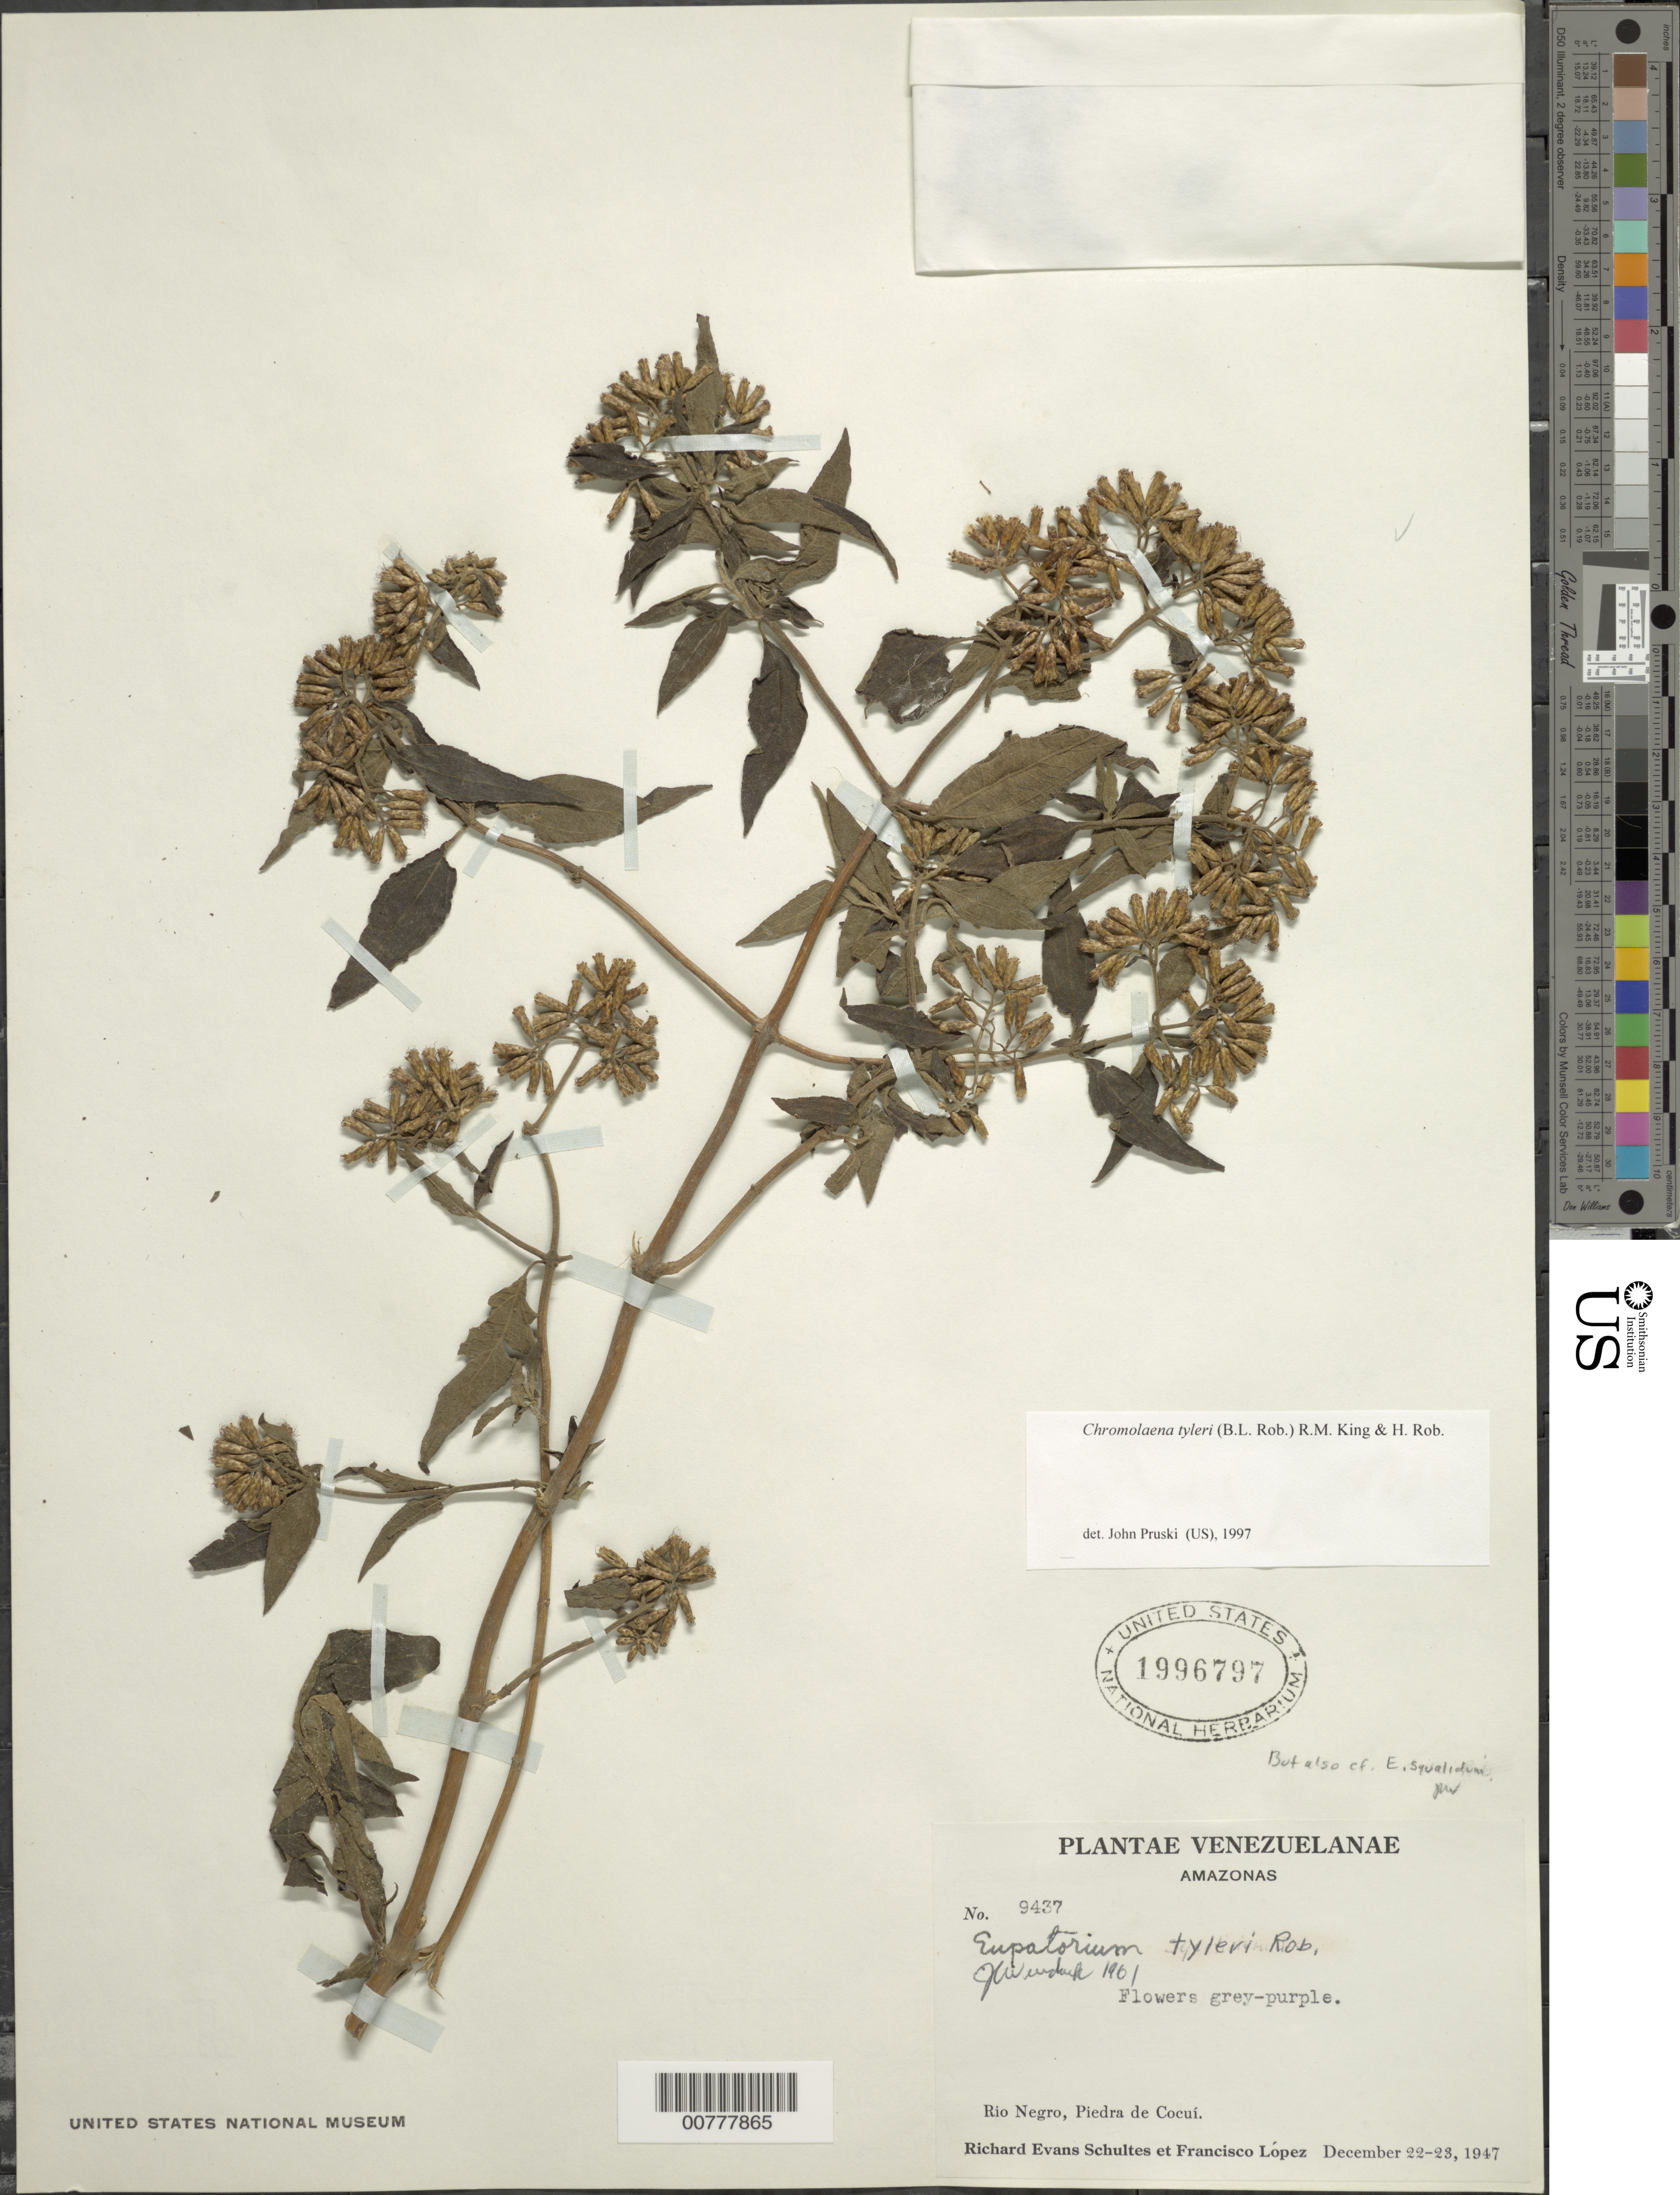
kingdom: Plantae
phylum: Tracheophyta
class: Magnoliopsida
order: Asterales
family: Asteraceae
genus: Chromolaena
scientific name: Chromolaena tyleri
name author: (B.L. Rob.) R.M. King & H. Rob.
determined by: Pruski, J. F.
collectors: R. E. Schultes & F. Lopéz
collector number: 9437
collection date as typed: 22-Dec-47 to 23-Dec-47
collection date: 1947-12-22/1947-12-23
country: Venezuela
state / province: Amazonas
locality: Río Negro, Piedra de Cocuí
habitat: Piedra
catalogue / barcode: US 1996797